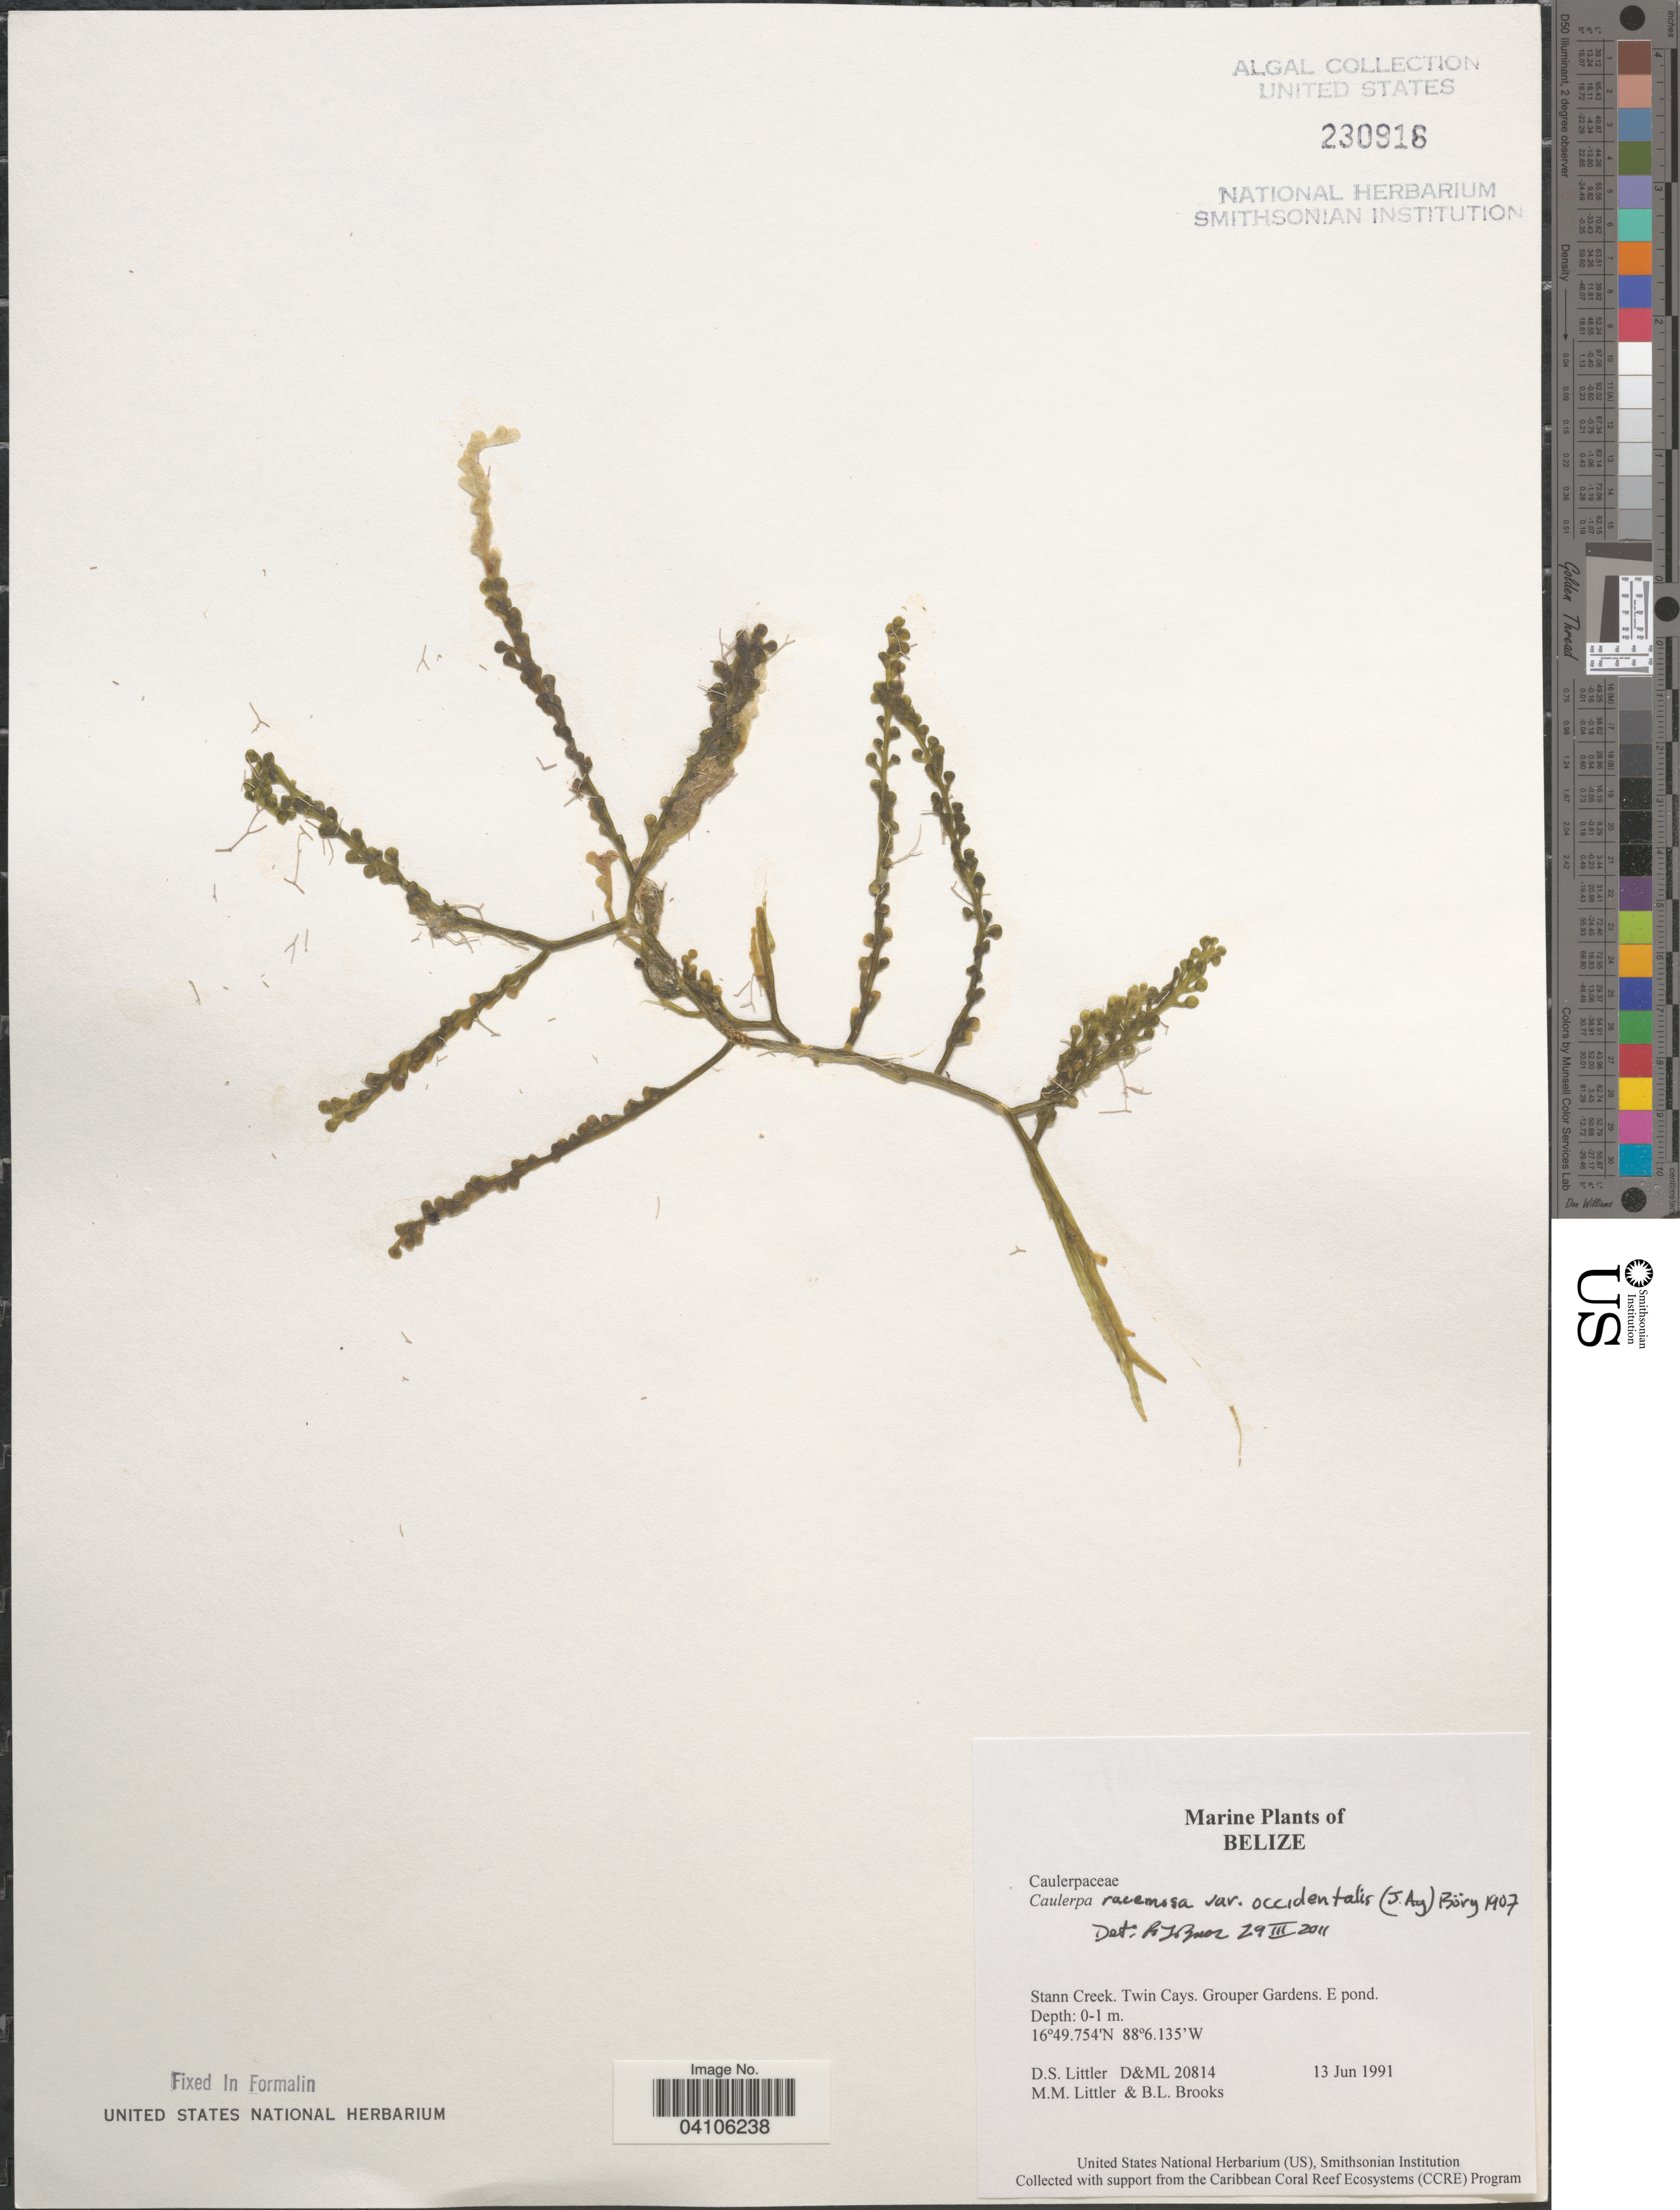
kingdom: Plantae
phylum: Chlorophyta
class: Ulvophyceae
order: Bryopsidales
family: Caulerpaceae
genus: Caulerpa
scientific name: Caulerpa racemosa var. occidentalis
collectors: D. S. Littler & B. Brooks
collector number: D&ML20814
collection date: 1991-06-13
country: Belize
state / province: Stann Creek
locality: Twin Cays. Grouper Gardens. E pond.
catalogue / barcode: US 230916